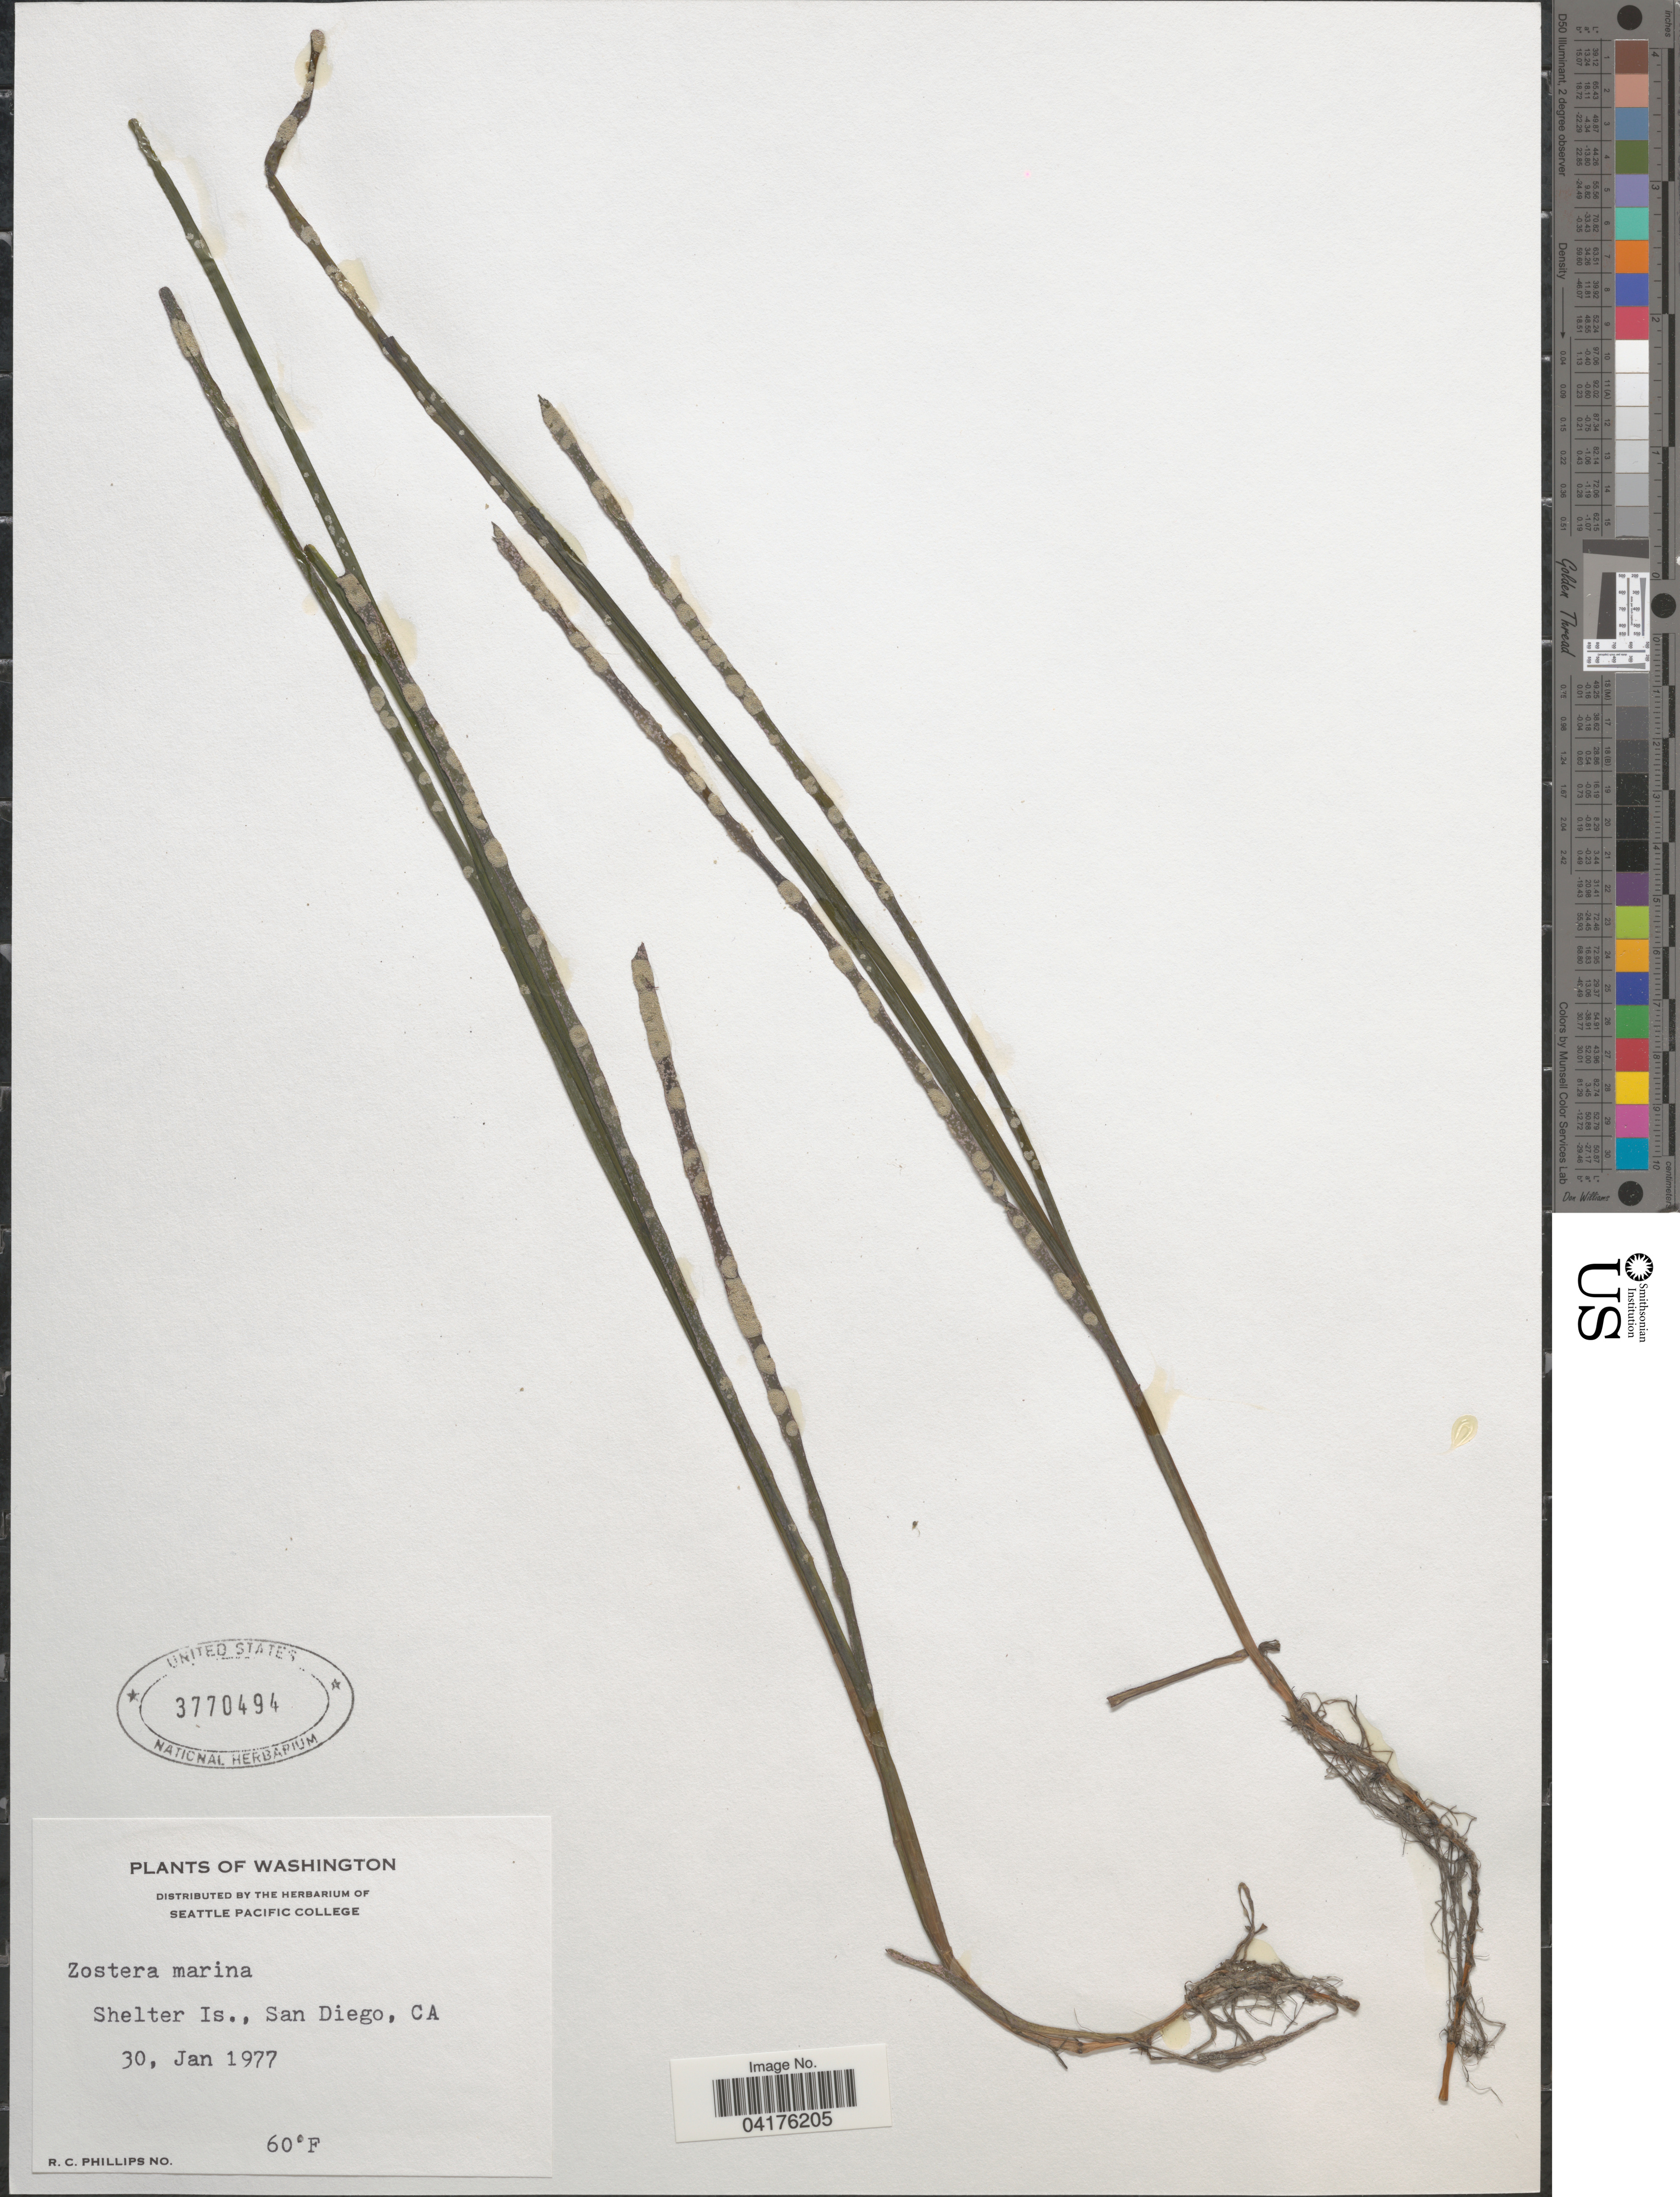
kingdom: Plantae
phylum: Tracheophyta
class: Liliopsida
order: Alismatales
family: Zosteraceae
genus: Zostera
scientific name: Zostera marina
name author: L.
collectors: R. C. Phillips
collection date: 1977-01-30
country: United States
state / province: California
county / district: San Diego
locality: Shelter Is., San Diego.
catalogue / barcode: US 3770494